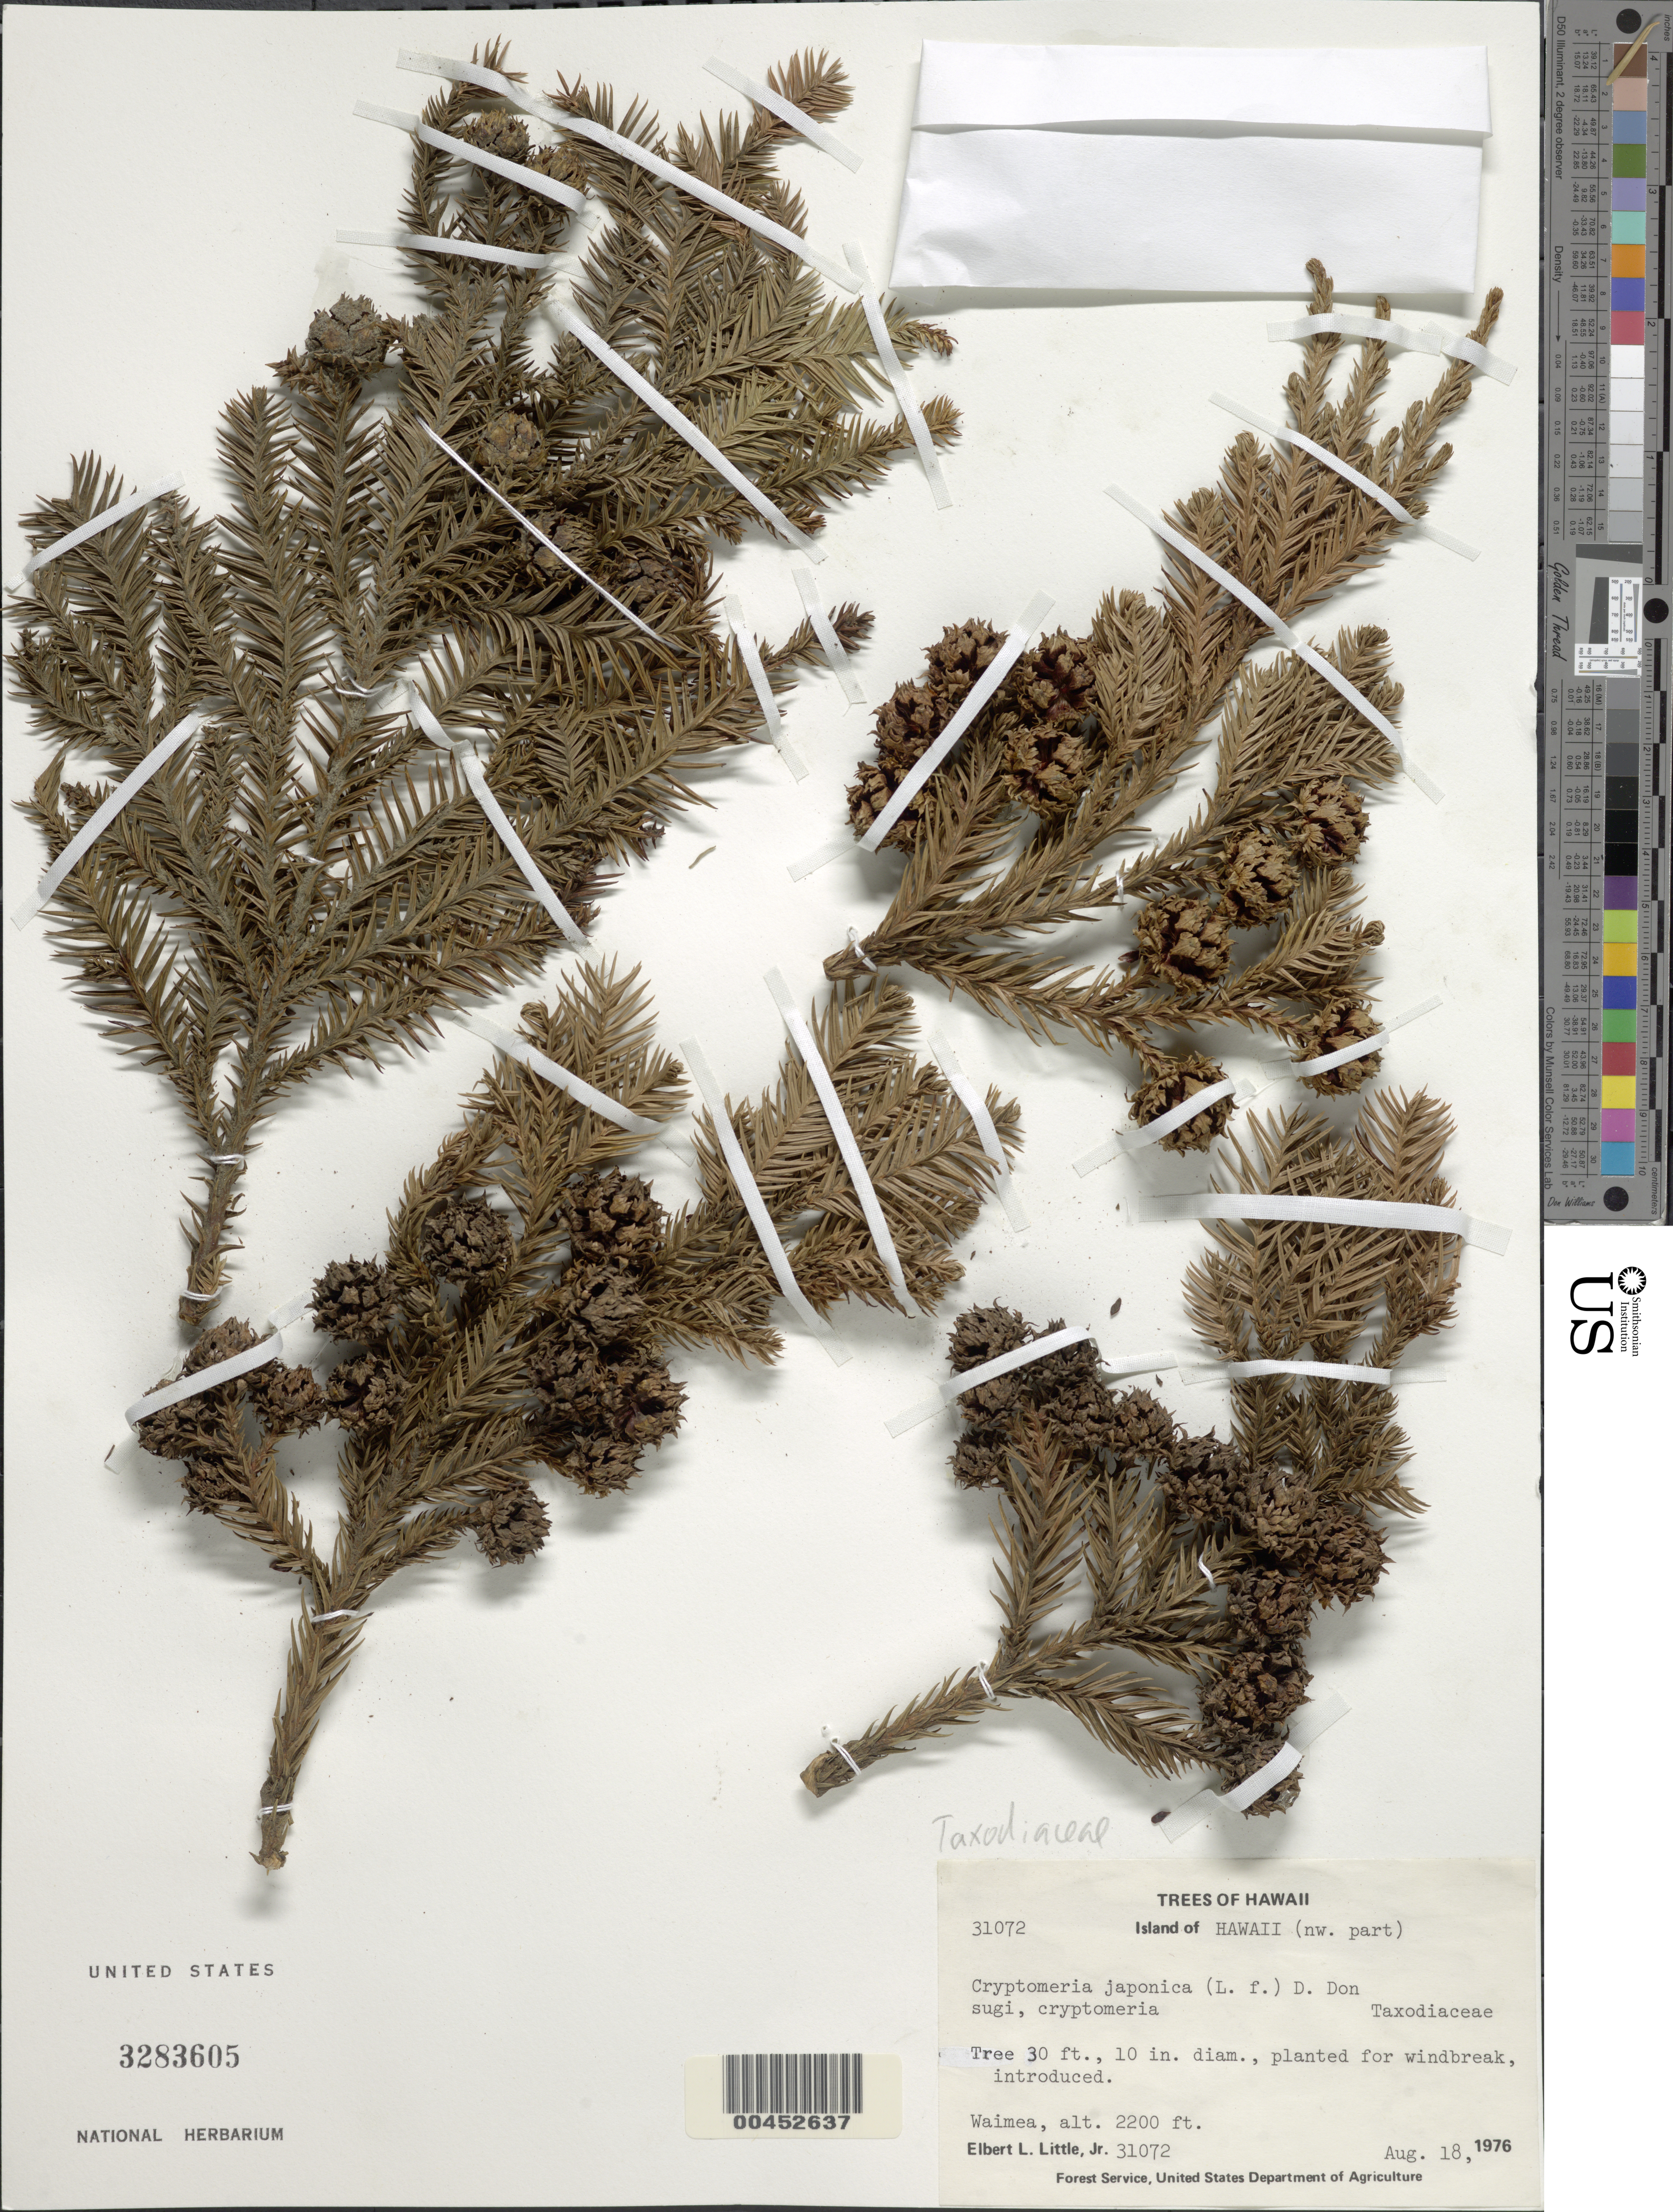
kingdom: Plantae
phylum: Tracheophyta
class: Pinopsida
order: Pinales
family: Cupressaceae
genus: Cryptomeria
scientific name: Cryptomeria japonica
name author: (Thunb. ex L. f.) D. Don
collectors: E. L. Little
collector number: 31072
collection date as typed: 18 Aug 1976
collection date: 1976-08-18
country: United States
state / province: Hawaii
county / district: Hawaii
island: Hawaii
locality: Waimea, NW part of Big Island.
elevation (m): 671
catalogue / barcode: US 3283605